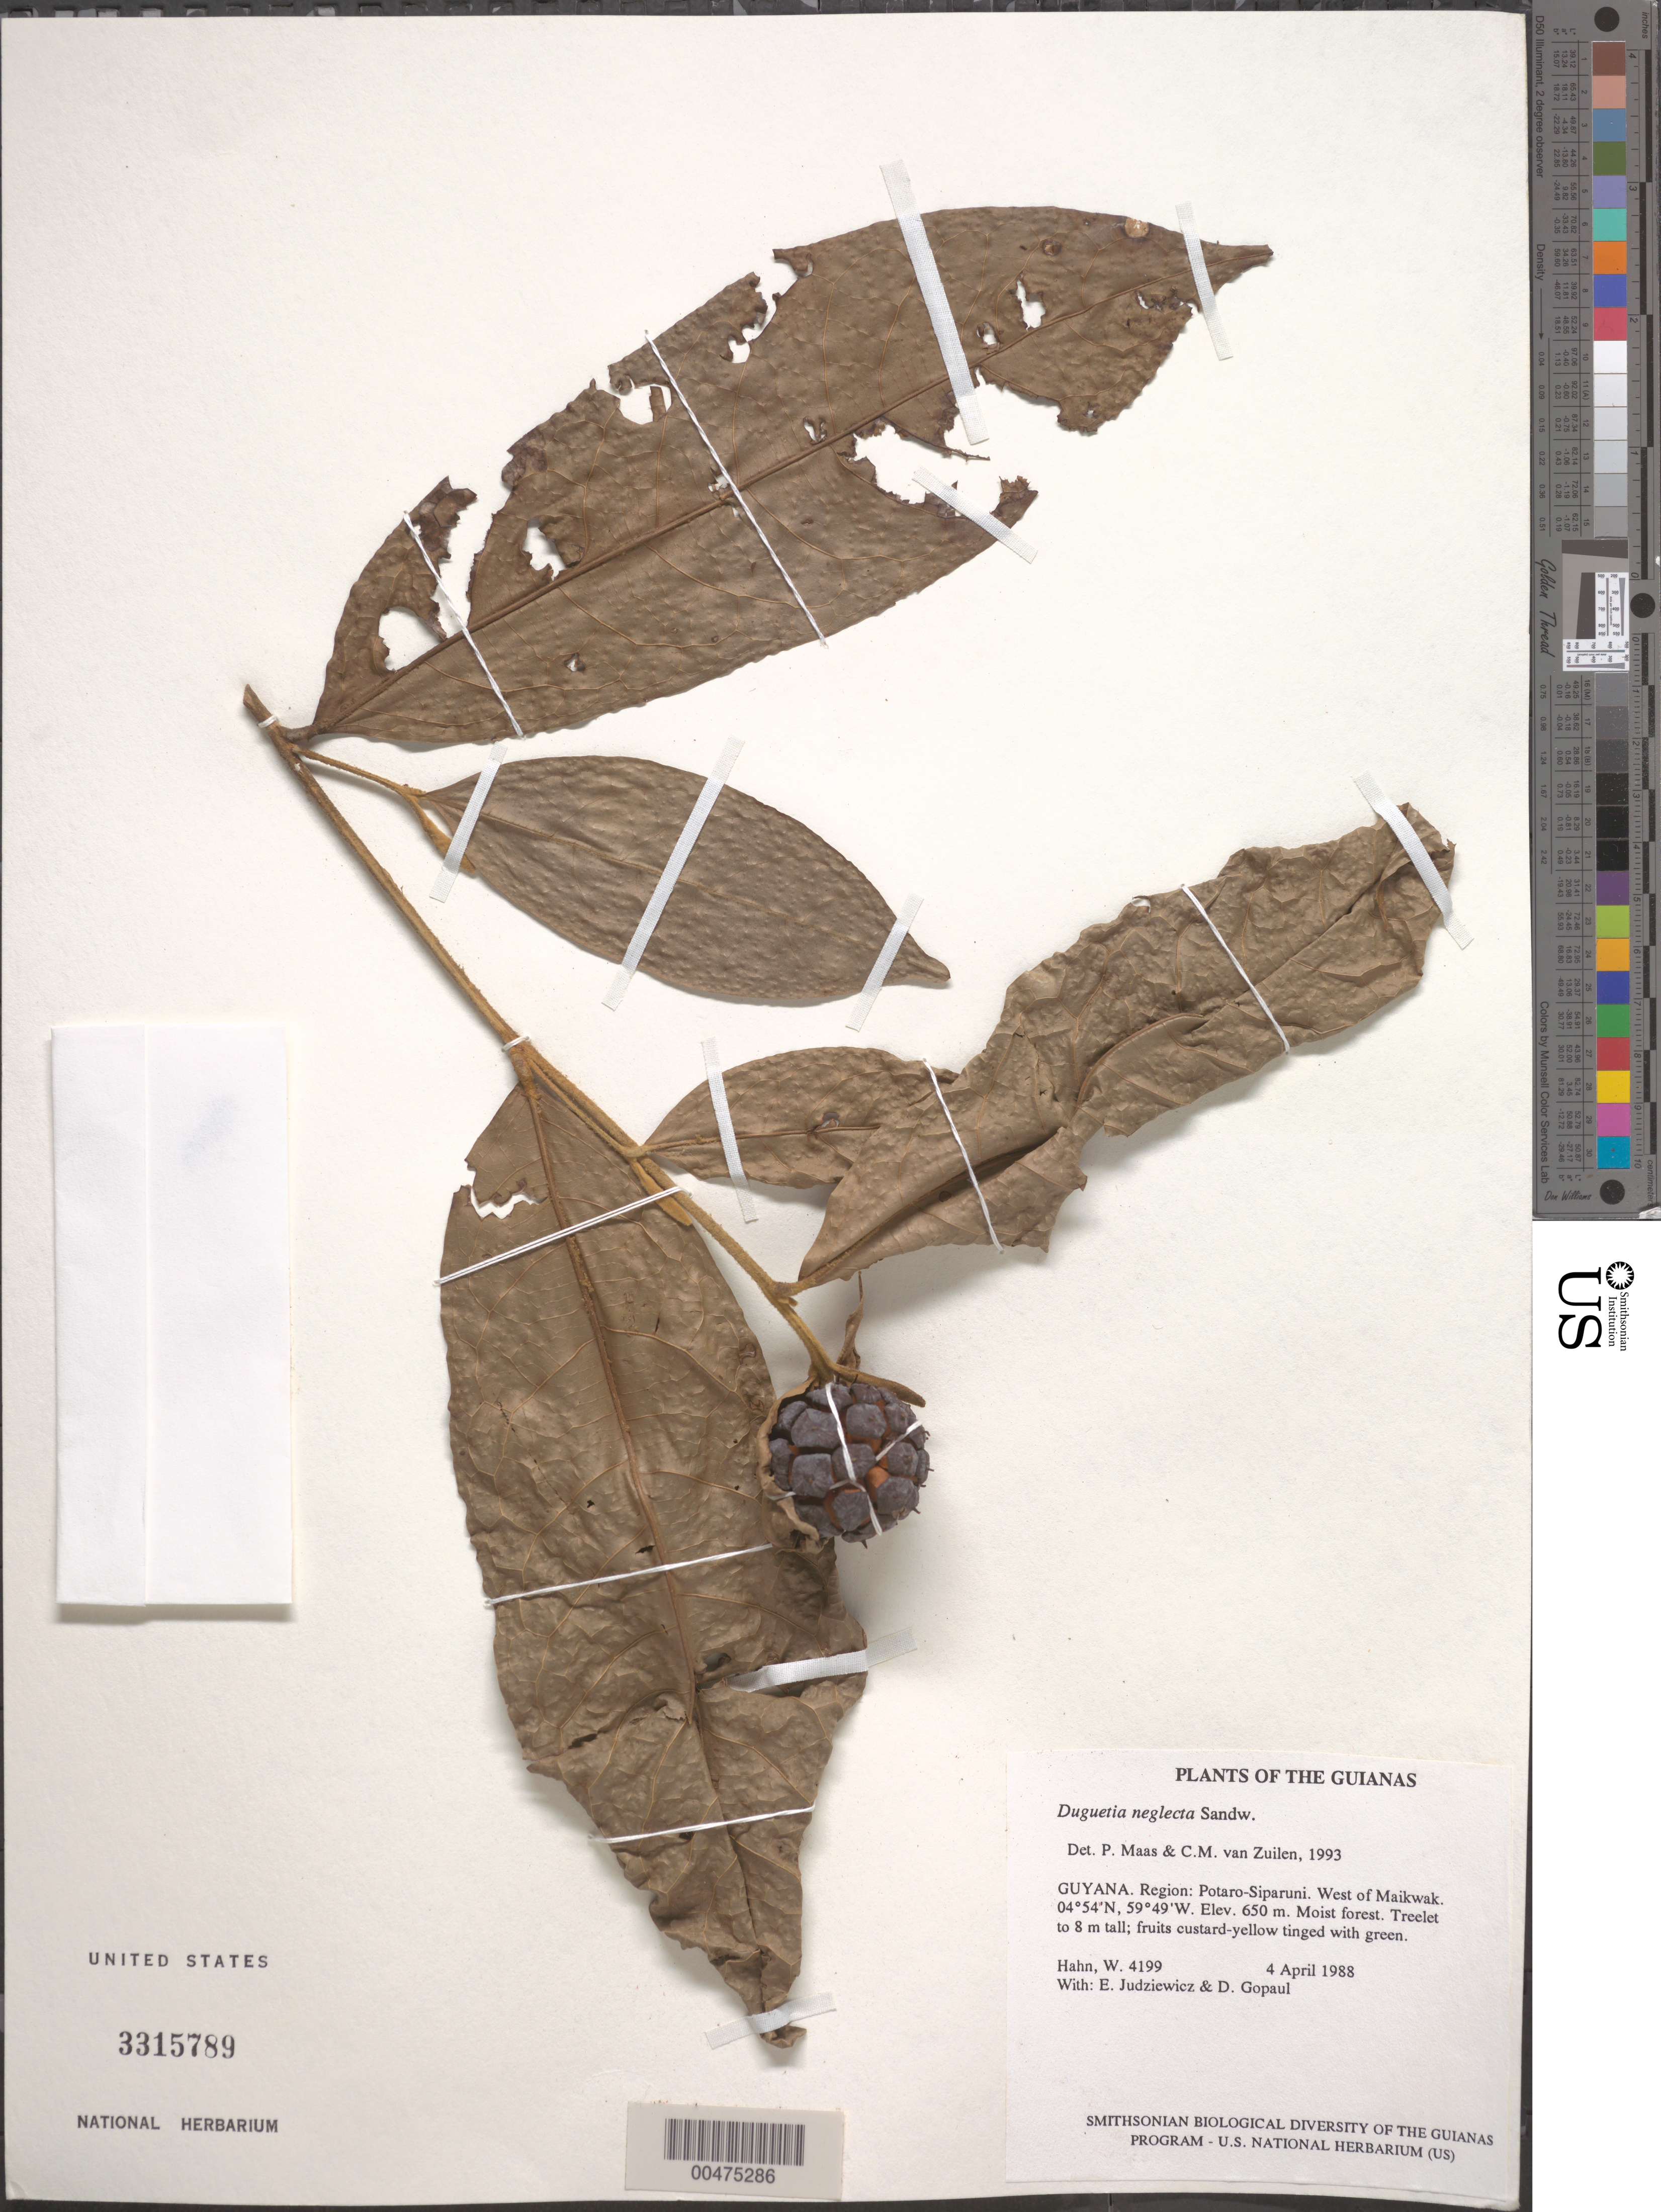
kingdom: Plantae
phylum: Tracheophyta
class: Magnoliopsida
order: Magnoliales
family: Annonaceae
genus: Duguetia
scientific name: Duguetia neglecta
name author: Sandwith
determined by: Zuilen, C. M.; Maas, P. J.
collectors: W. Hahn, E. J. Judziewicz & D. Gopaul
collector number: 4199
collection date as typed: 4 April 1988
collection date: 1988-04-04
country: Guyana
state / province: Potaro-Siparuni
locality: West of Maikwak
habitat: Moist forest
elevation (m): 650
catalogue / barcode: US 3315789